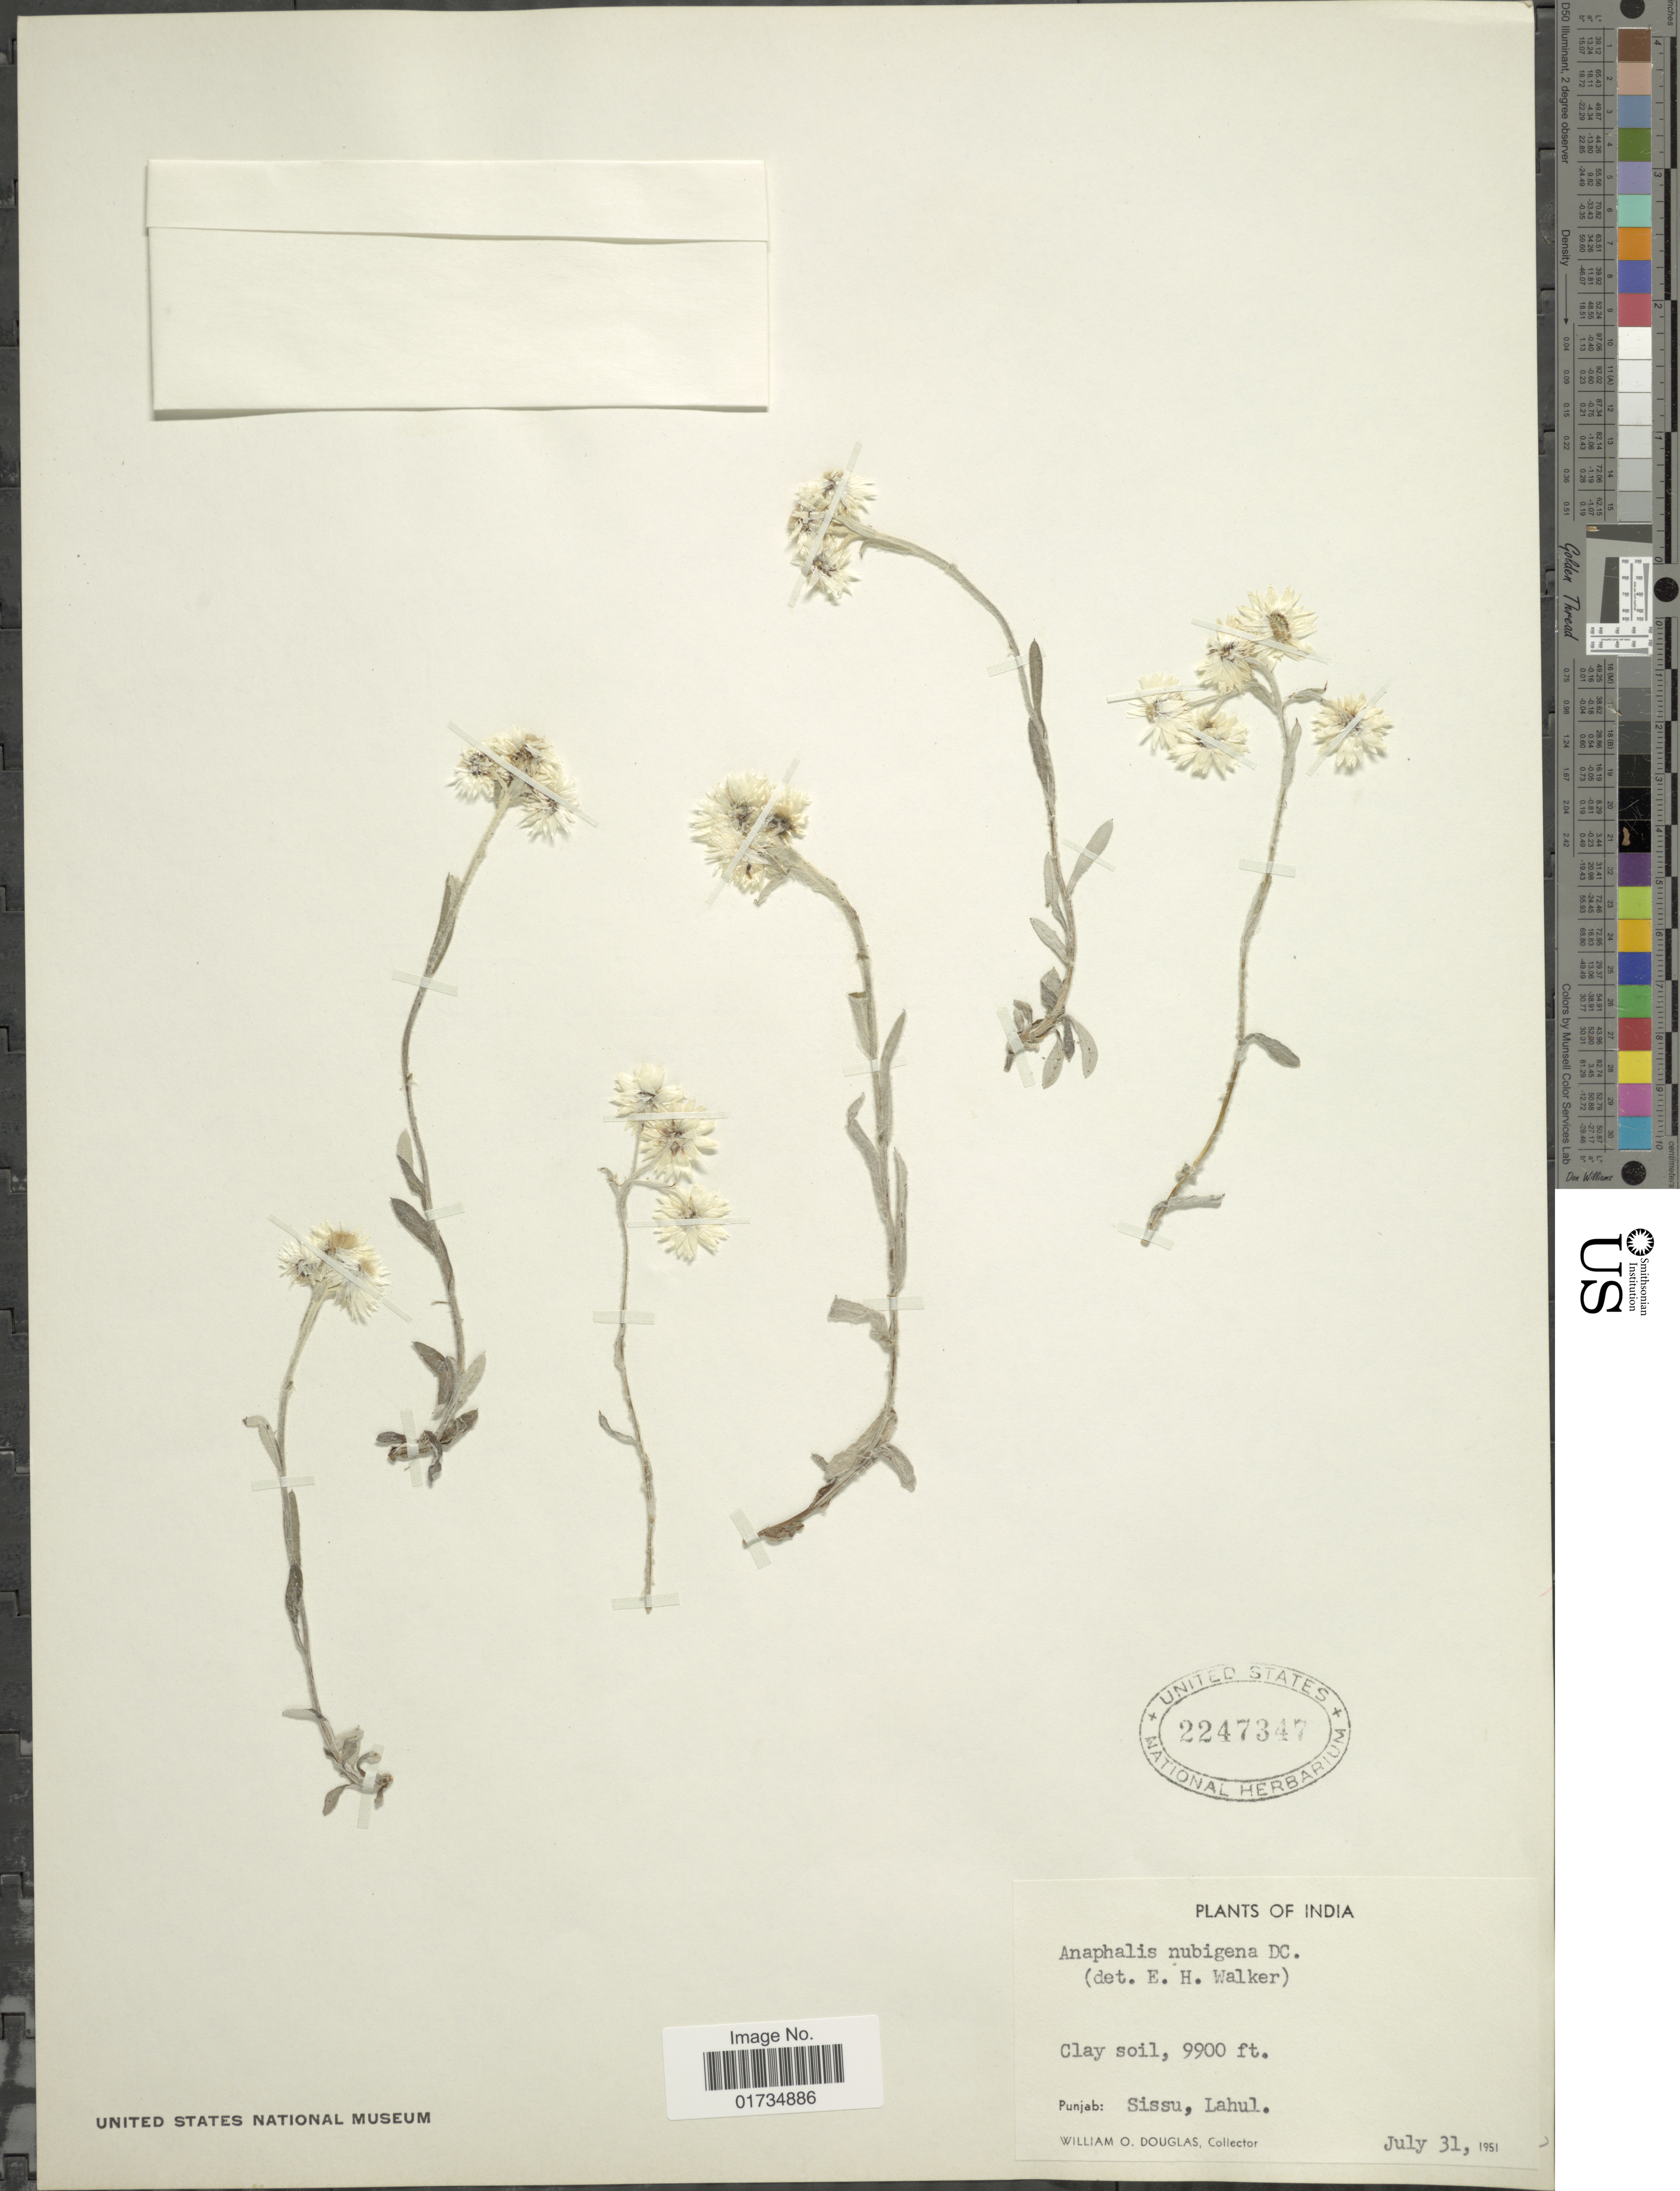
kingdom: Plantae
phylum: Tracheophyta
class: Magnoliopsida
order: Asterales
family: Asteraceae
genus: Anaphalis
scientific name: Anaphalis nubigena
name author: DC.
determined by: Chen, Y. S.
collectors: W. Douglas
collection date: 1951-07-31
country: India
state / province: Punjab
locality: India. Punjab: Sissu, Lahul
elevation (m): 3018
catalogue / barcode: US 2247347